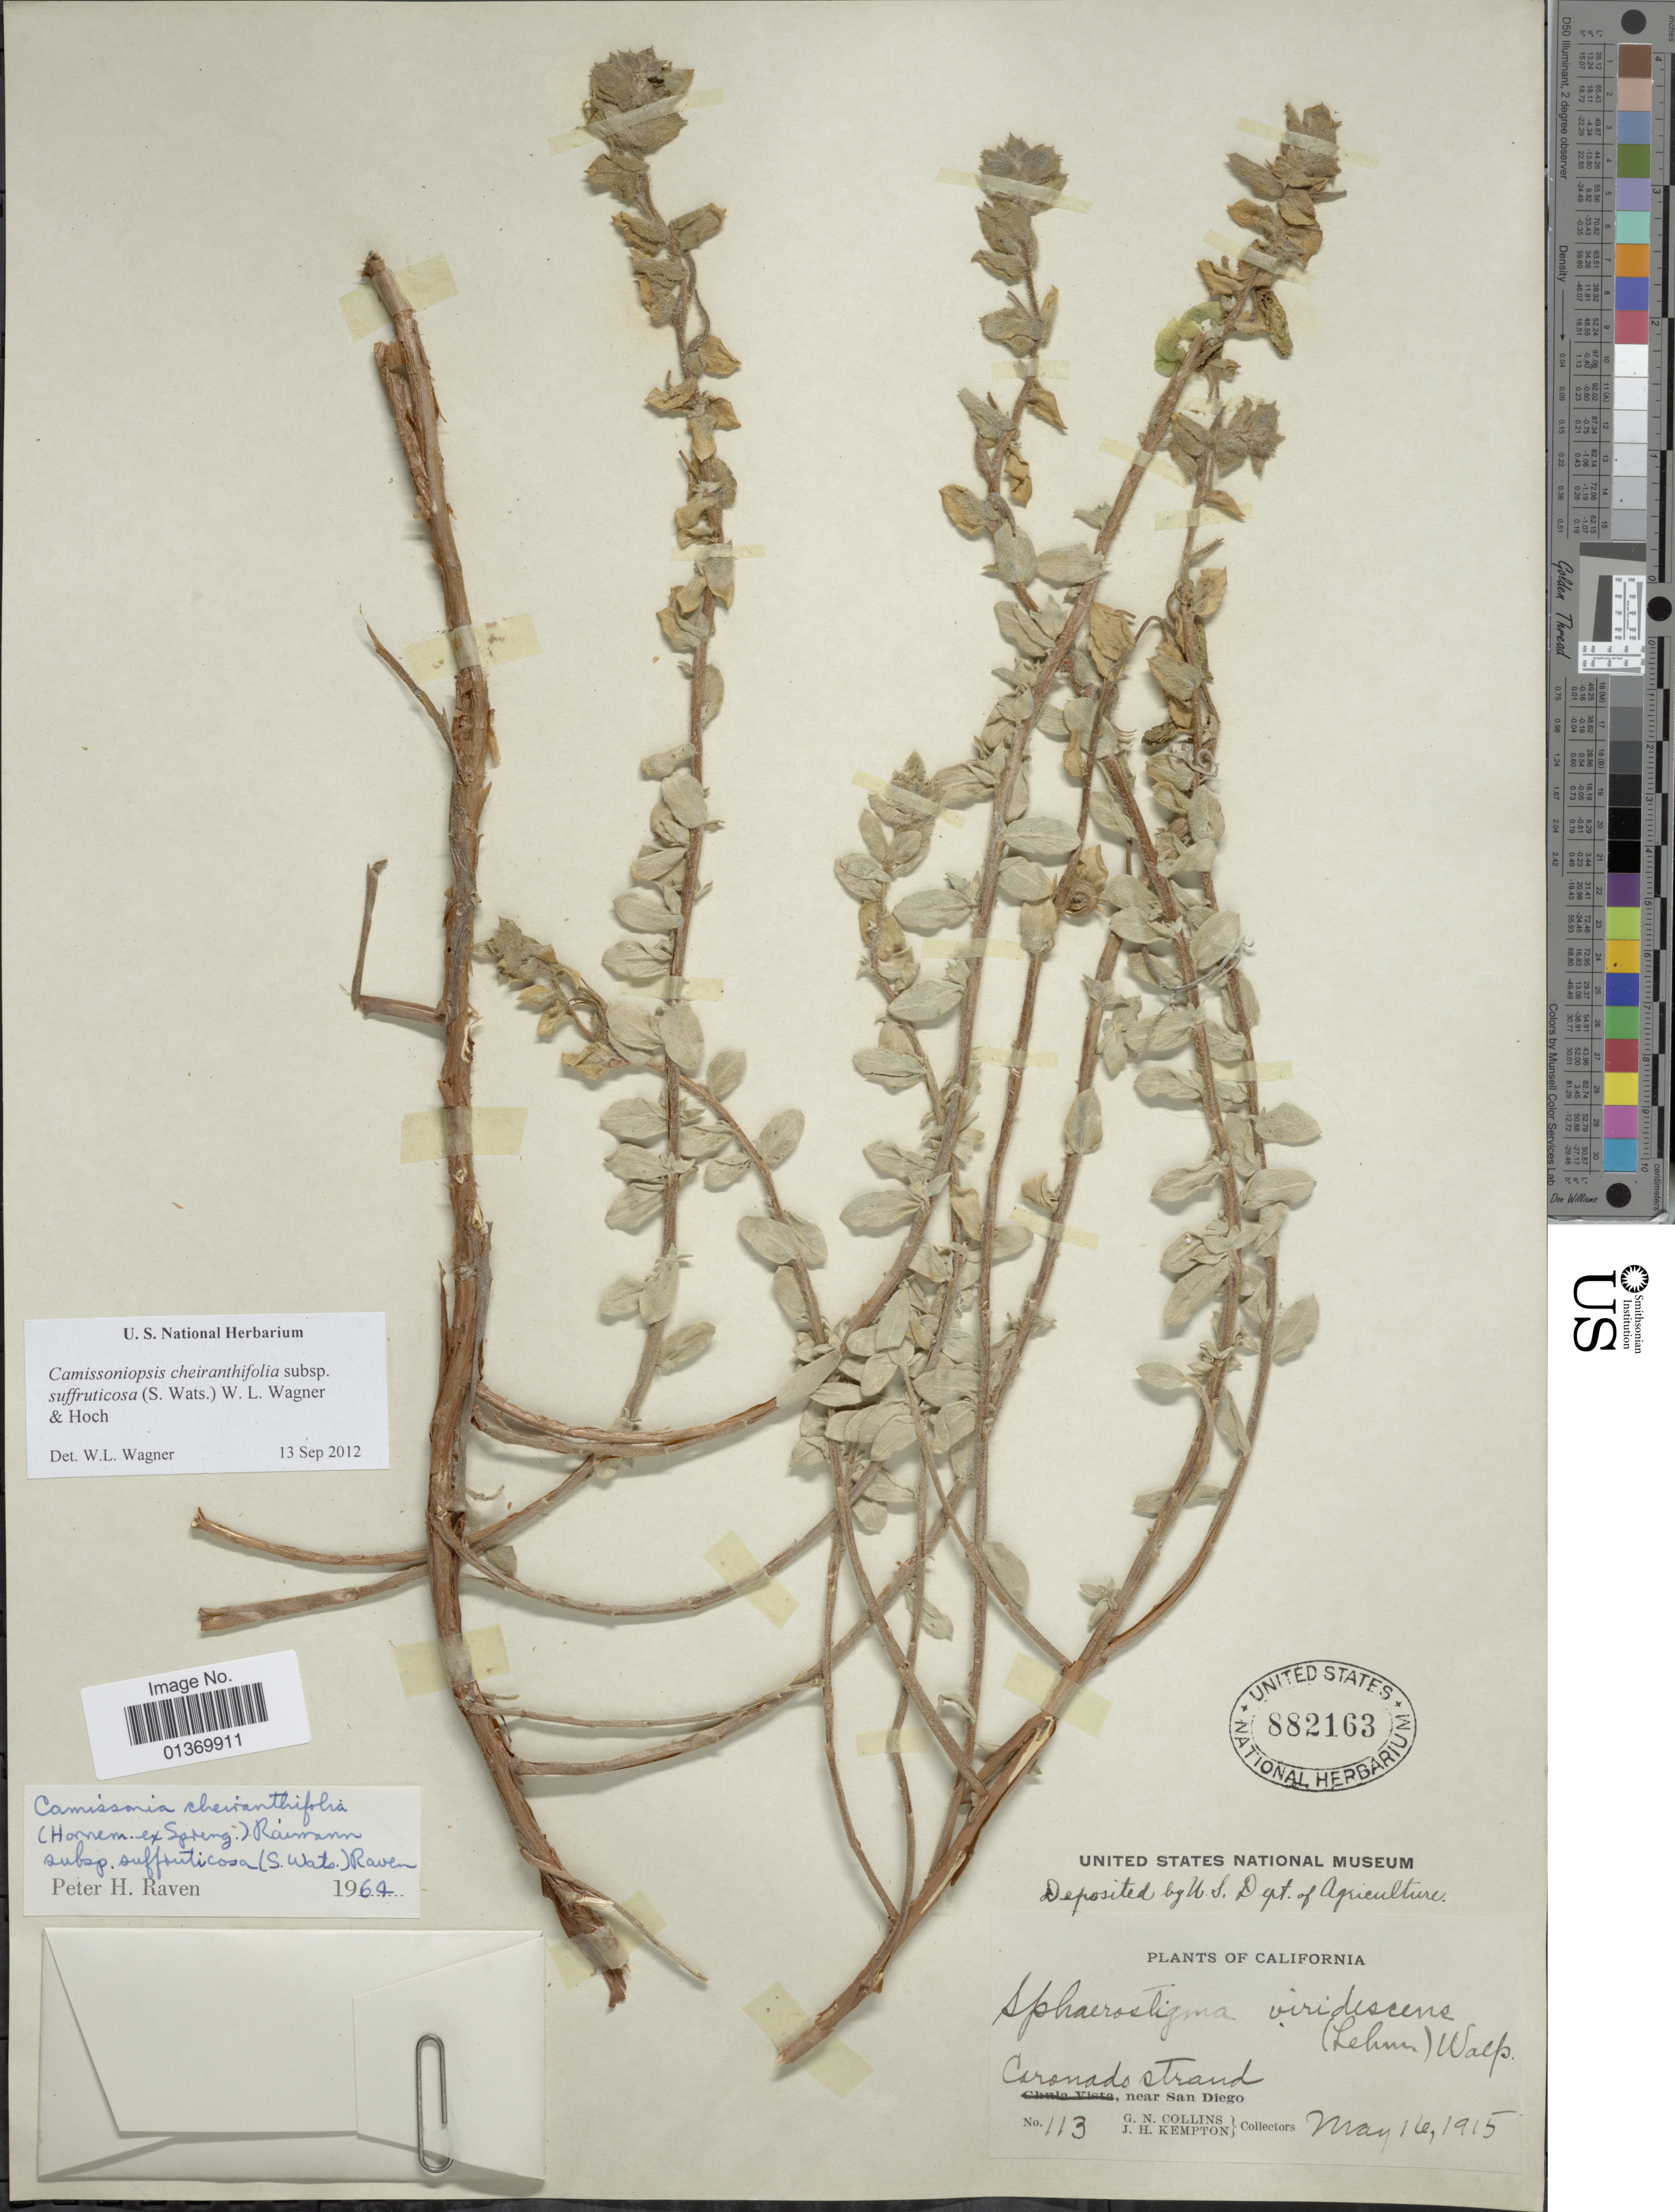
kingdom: Plantae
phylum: Tracheophyta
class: Magnoliopsida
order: Myrtales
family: Onagraceae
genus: Camissoniopsis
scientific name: Camissoniopsis cheiranthifolia subsp. suffruticosa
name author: (S. Watson) W.L. Wagner & Hoch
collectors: G. Collins & J. H. Kempton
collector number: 113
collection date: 1915-05-16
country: United States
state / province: California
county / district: San Diego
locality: Coronado strand, near San Diego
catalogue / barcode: US 882163